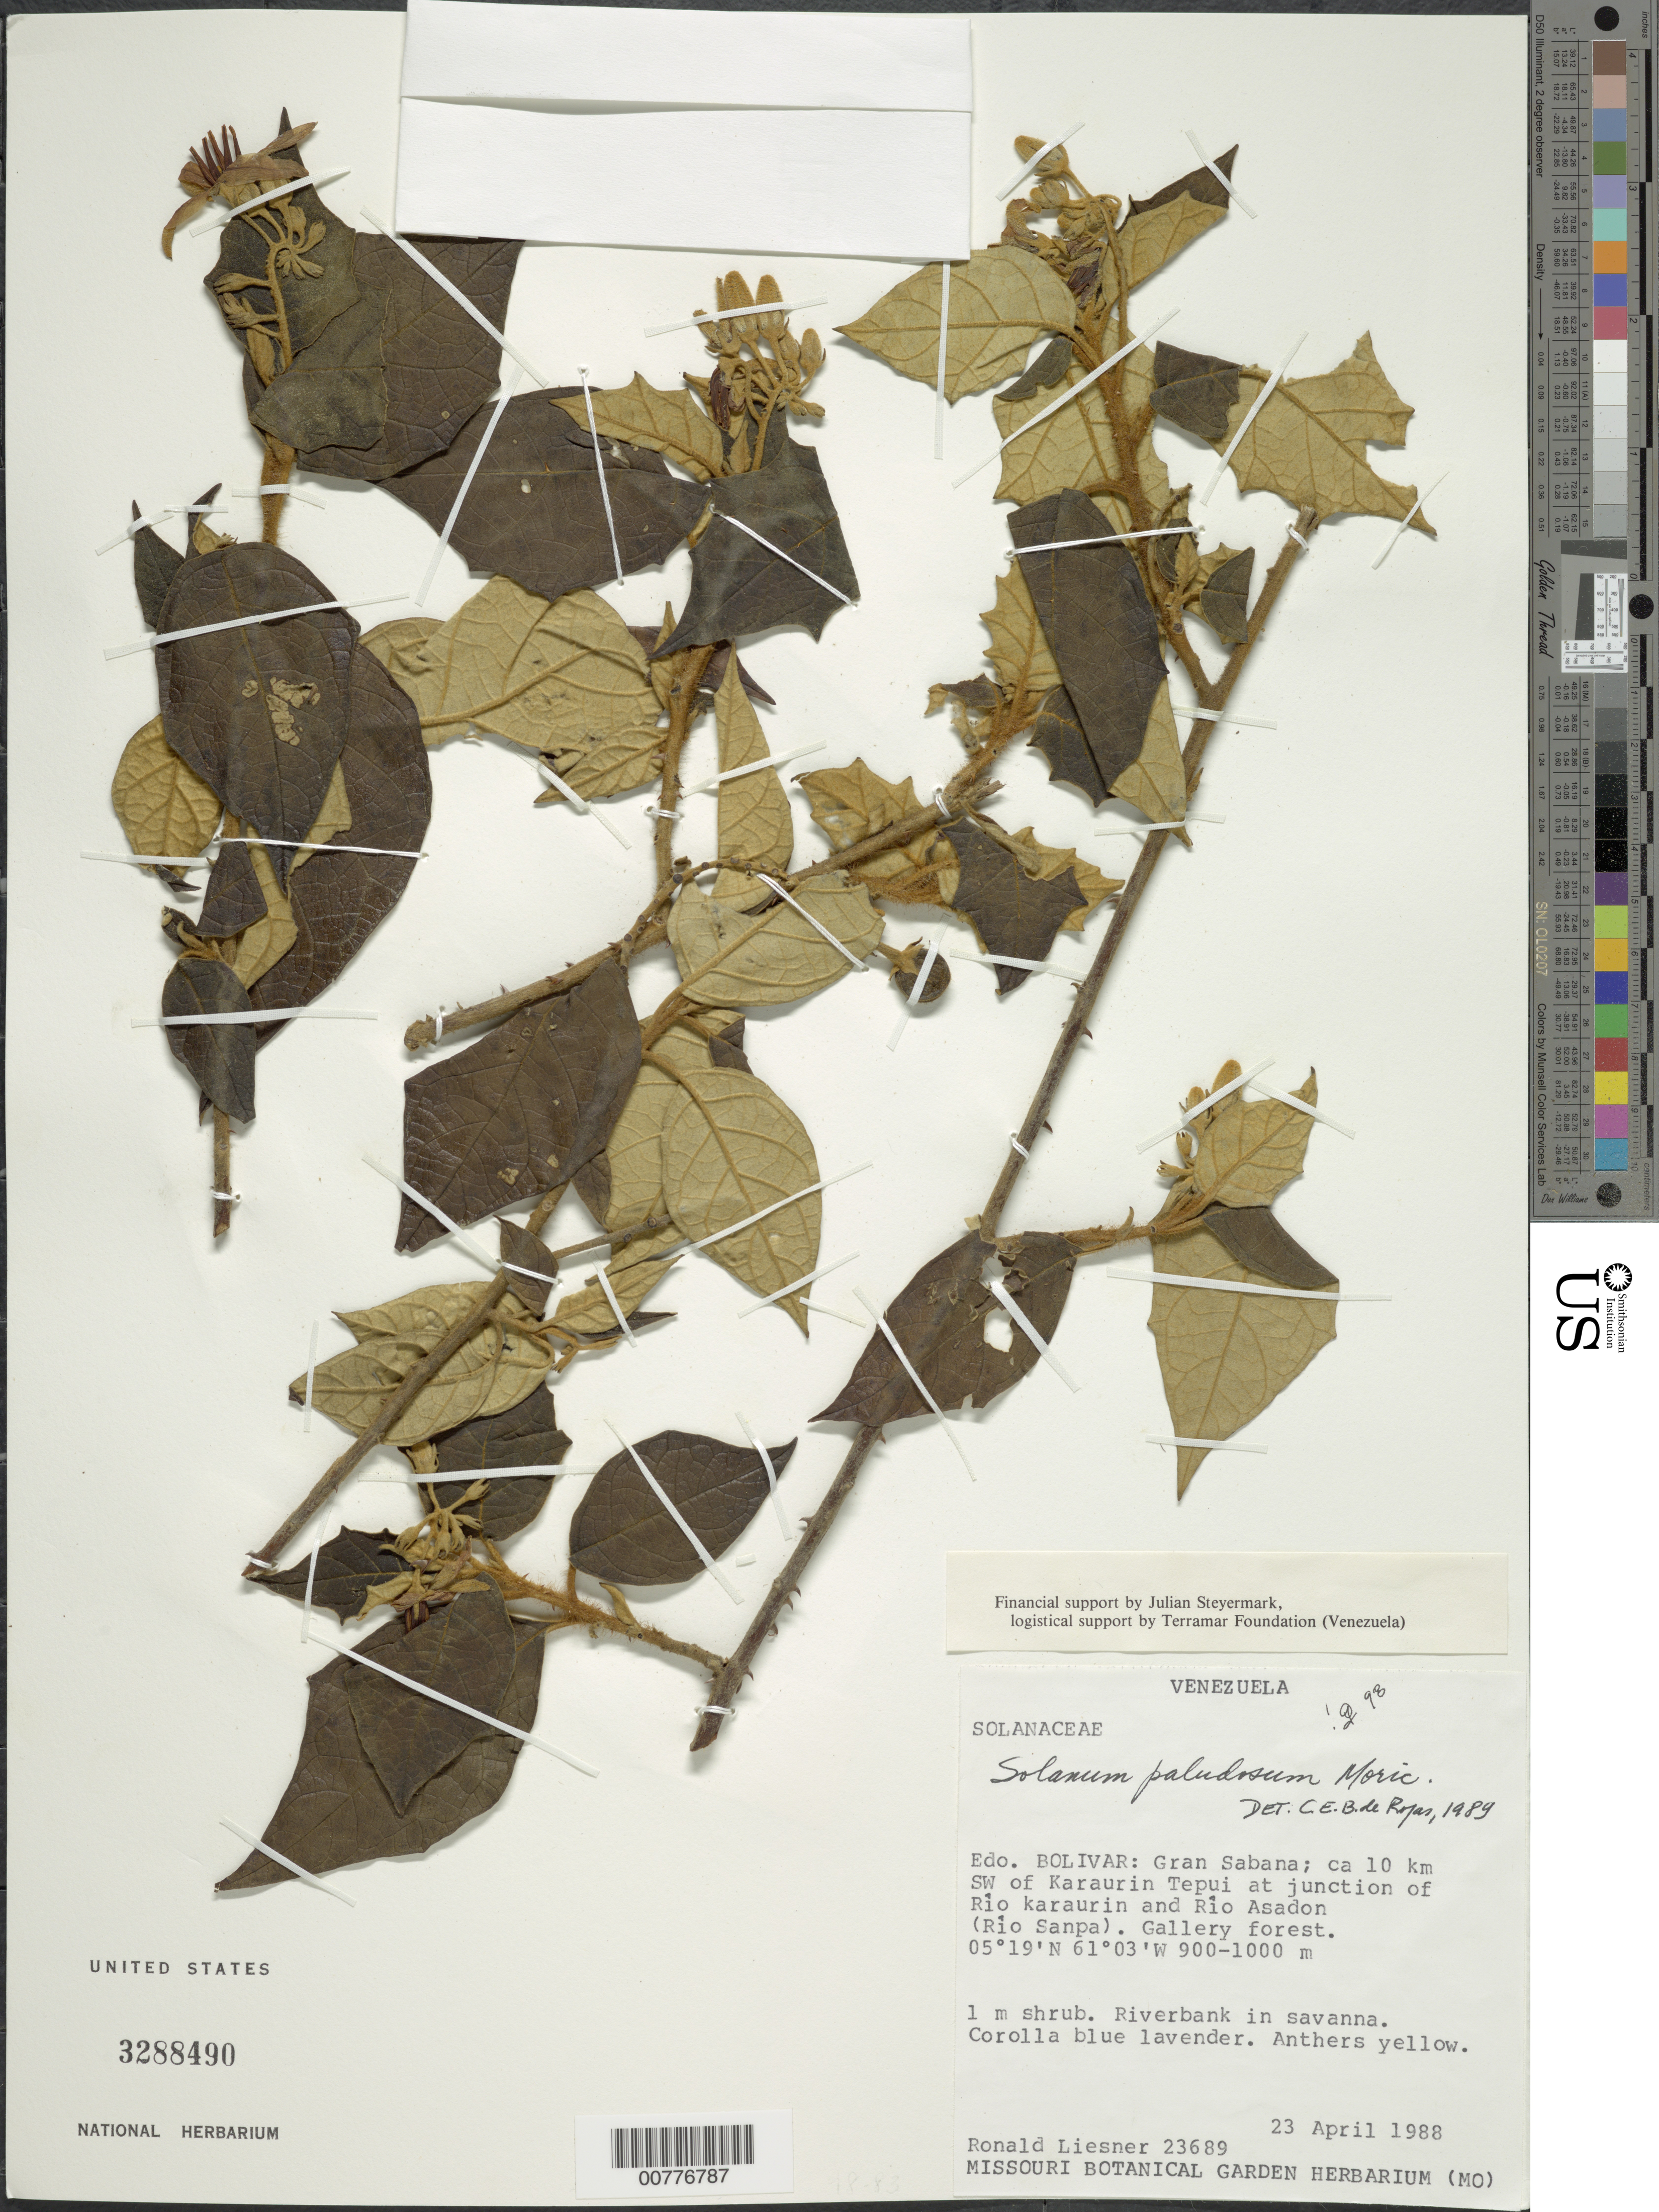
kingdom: Plantae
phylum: Tracheophyta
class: Magnoliopsida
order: Solanales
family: Solanaceae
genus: Solanum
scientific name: Solanum paludosum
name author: Moric.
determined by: Benítez, C. E.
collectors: R. L. Liesner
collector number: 23689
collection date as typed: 4 Apr 1988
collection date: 1988-04-04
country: Venezuela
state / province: Bolívar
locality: Gran Sabana; ca 10 km SW of Karaurin tepuí at junction of Río Karaurin and Río Asadon (Río Sanpa)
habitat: Riverbank in savanna.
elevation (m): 900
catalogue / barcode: US 3288490